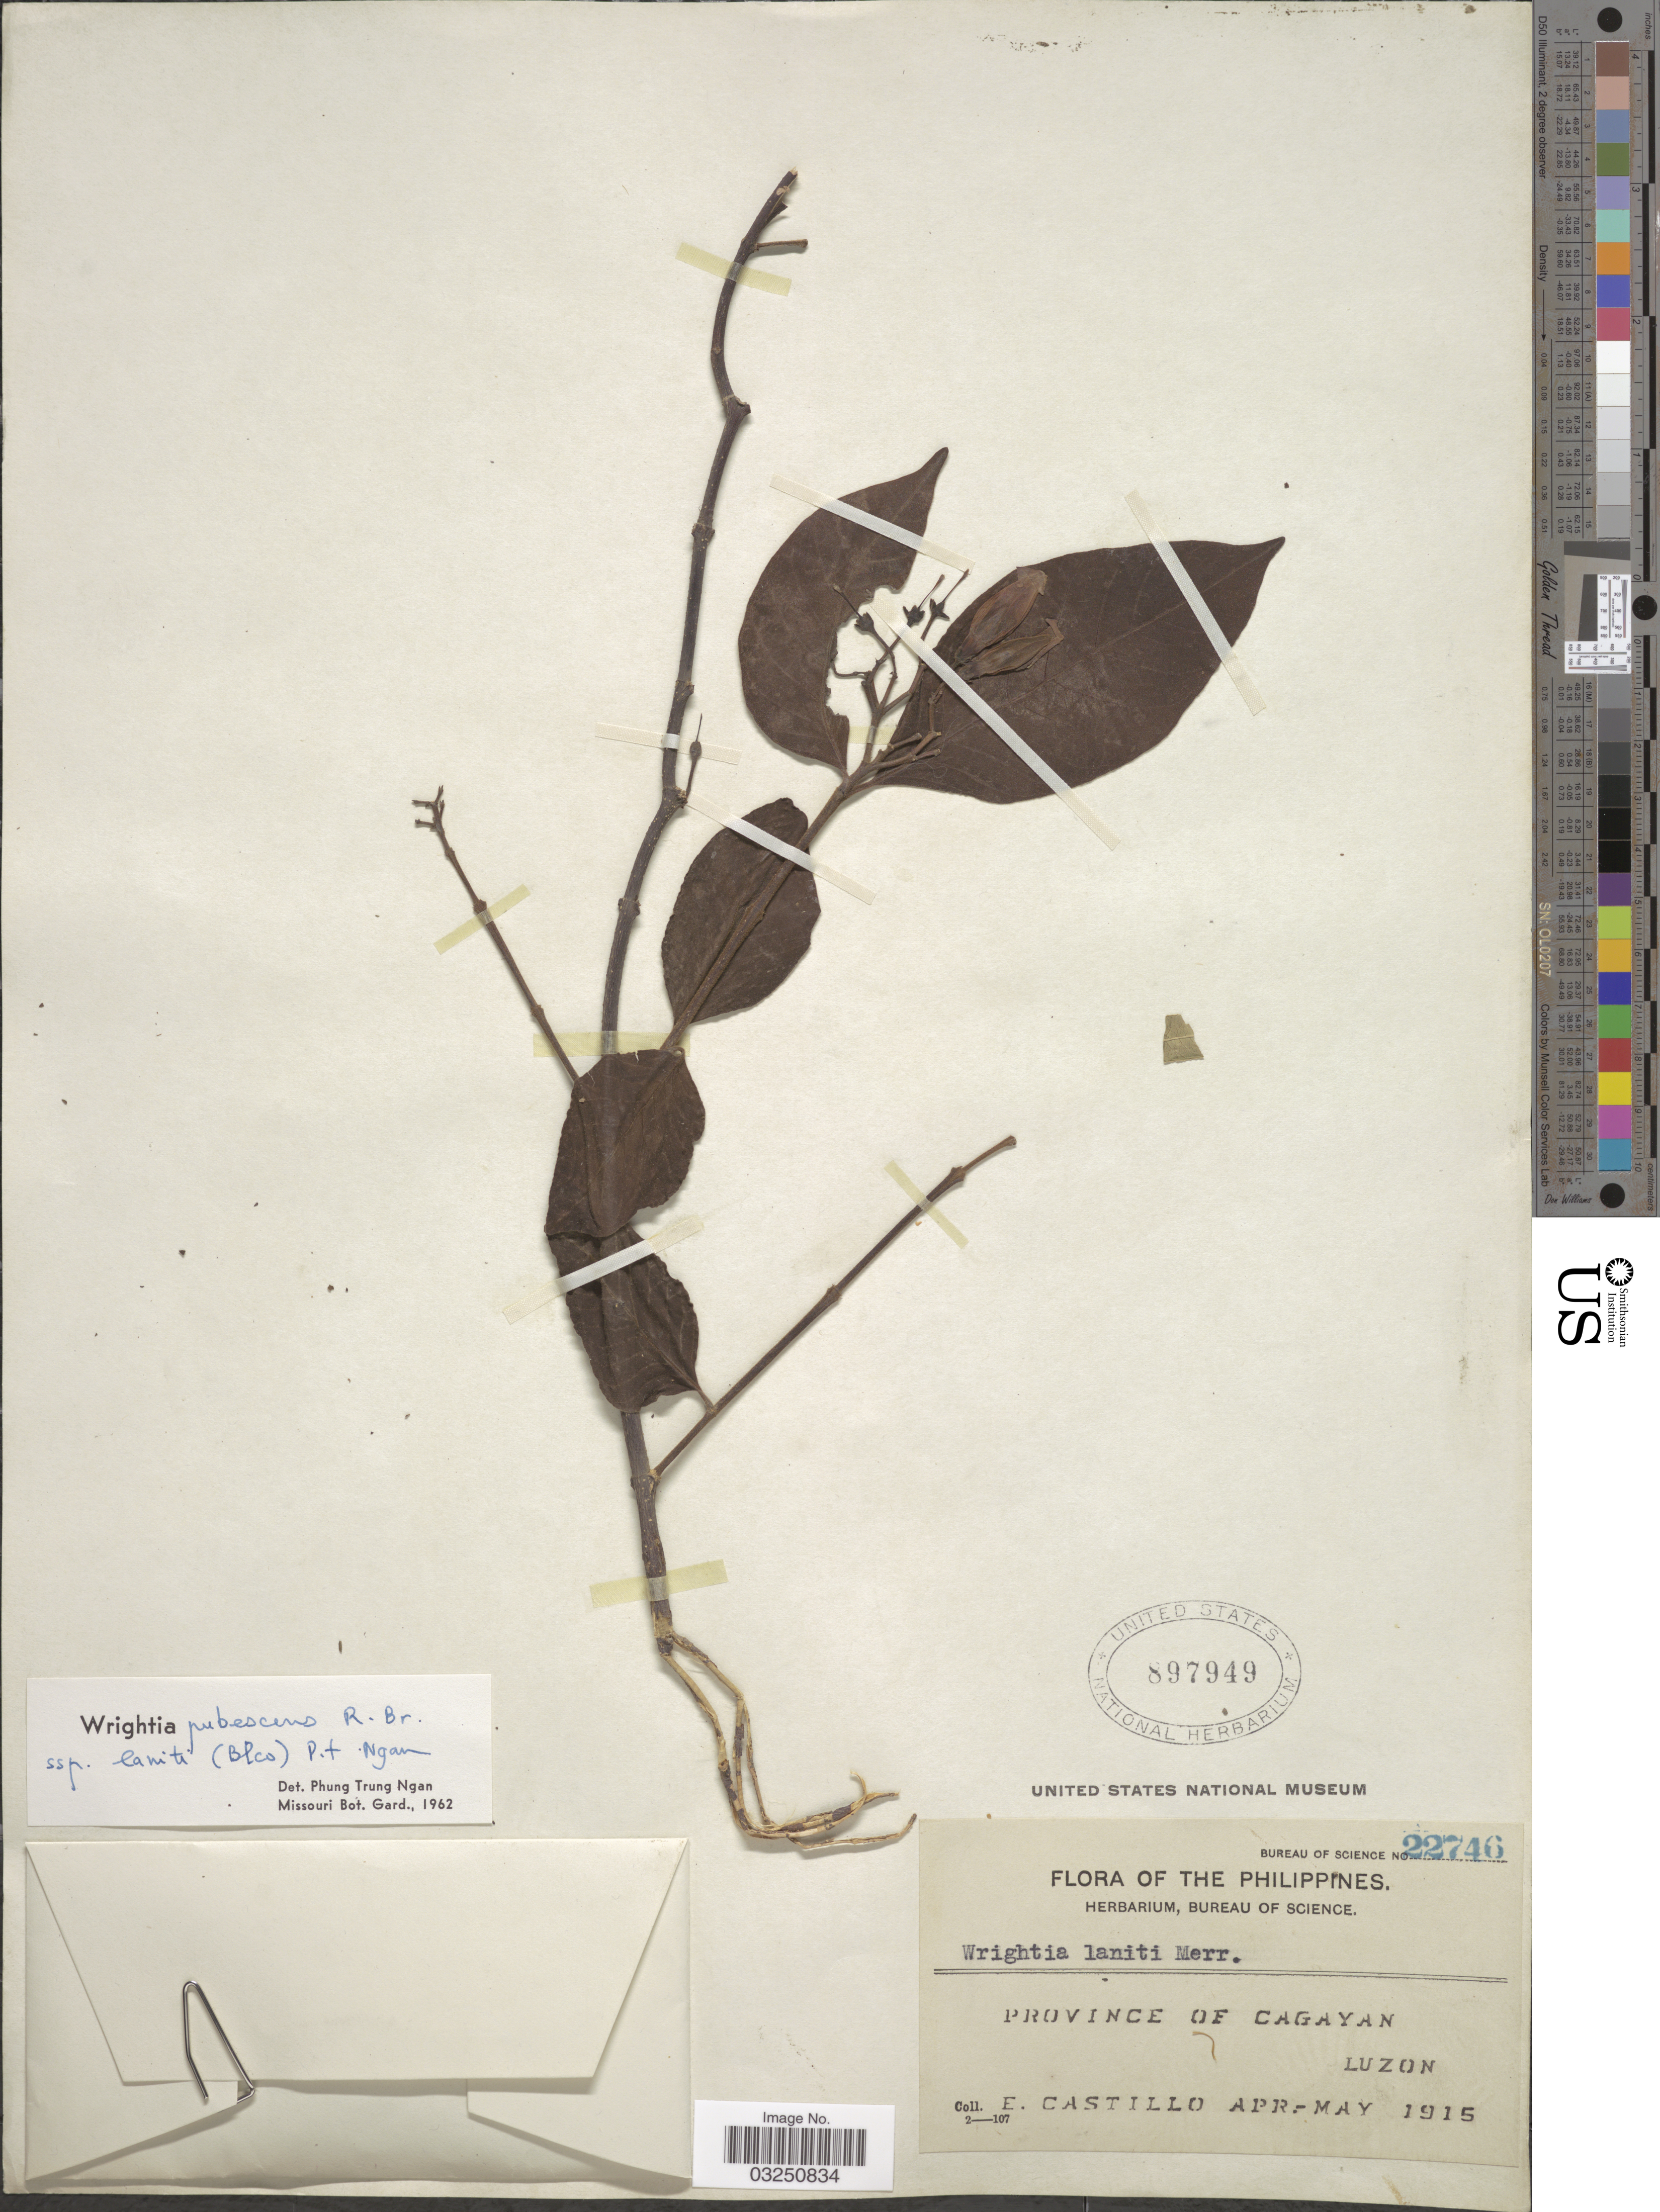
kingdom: Plantae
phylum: Tracheophyta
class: Magnoliopsida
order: Gentianales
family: Apocynaceae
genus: Wrightia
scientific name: Wrightia pubescens subsp. laniti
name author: (M. Blanco) Ngan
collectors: E. Castillo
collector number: Bureau of Science 22746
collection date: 1915-04/1915-05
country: Philippines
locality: Province of Cagayan Luzon.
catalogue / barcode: US 897949